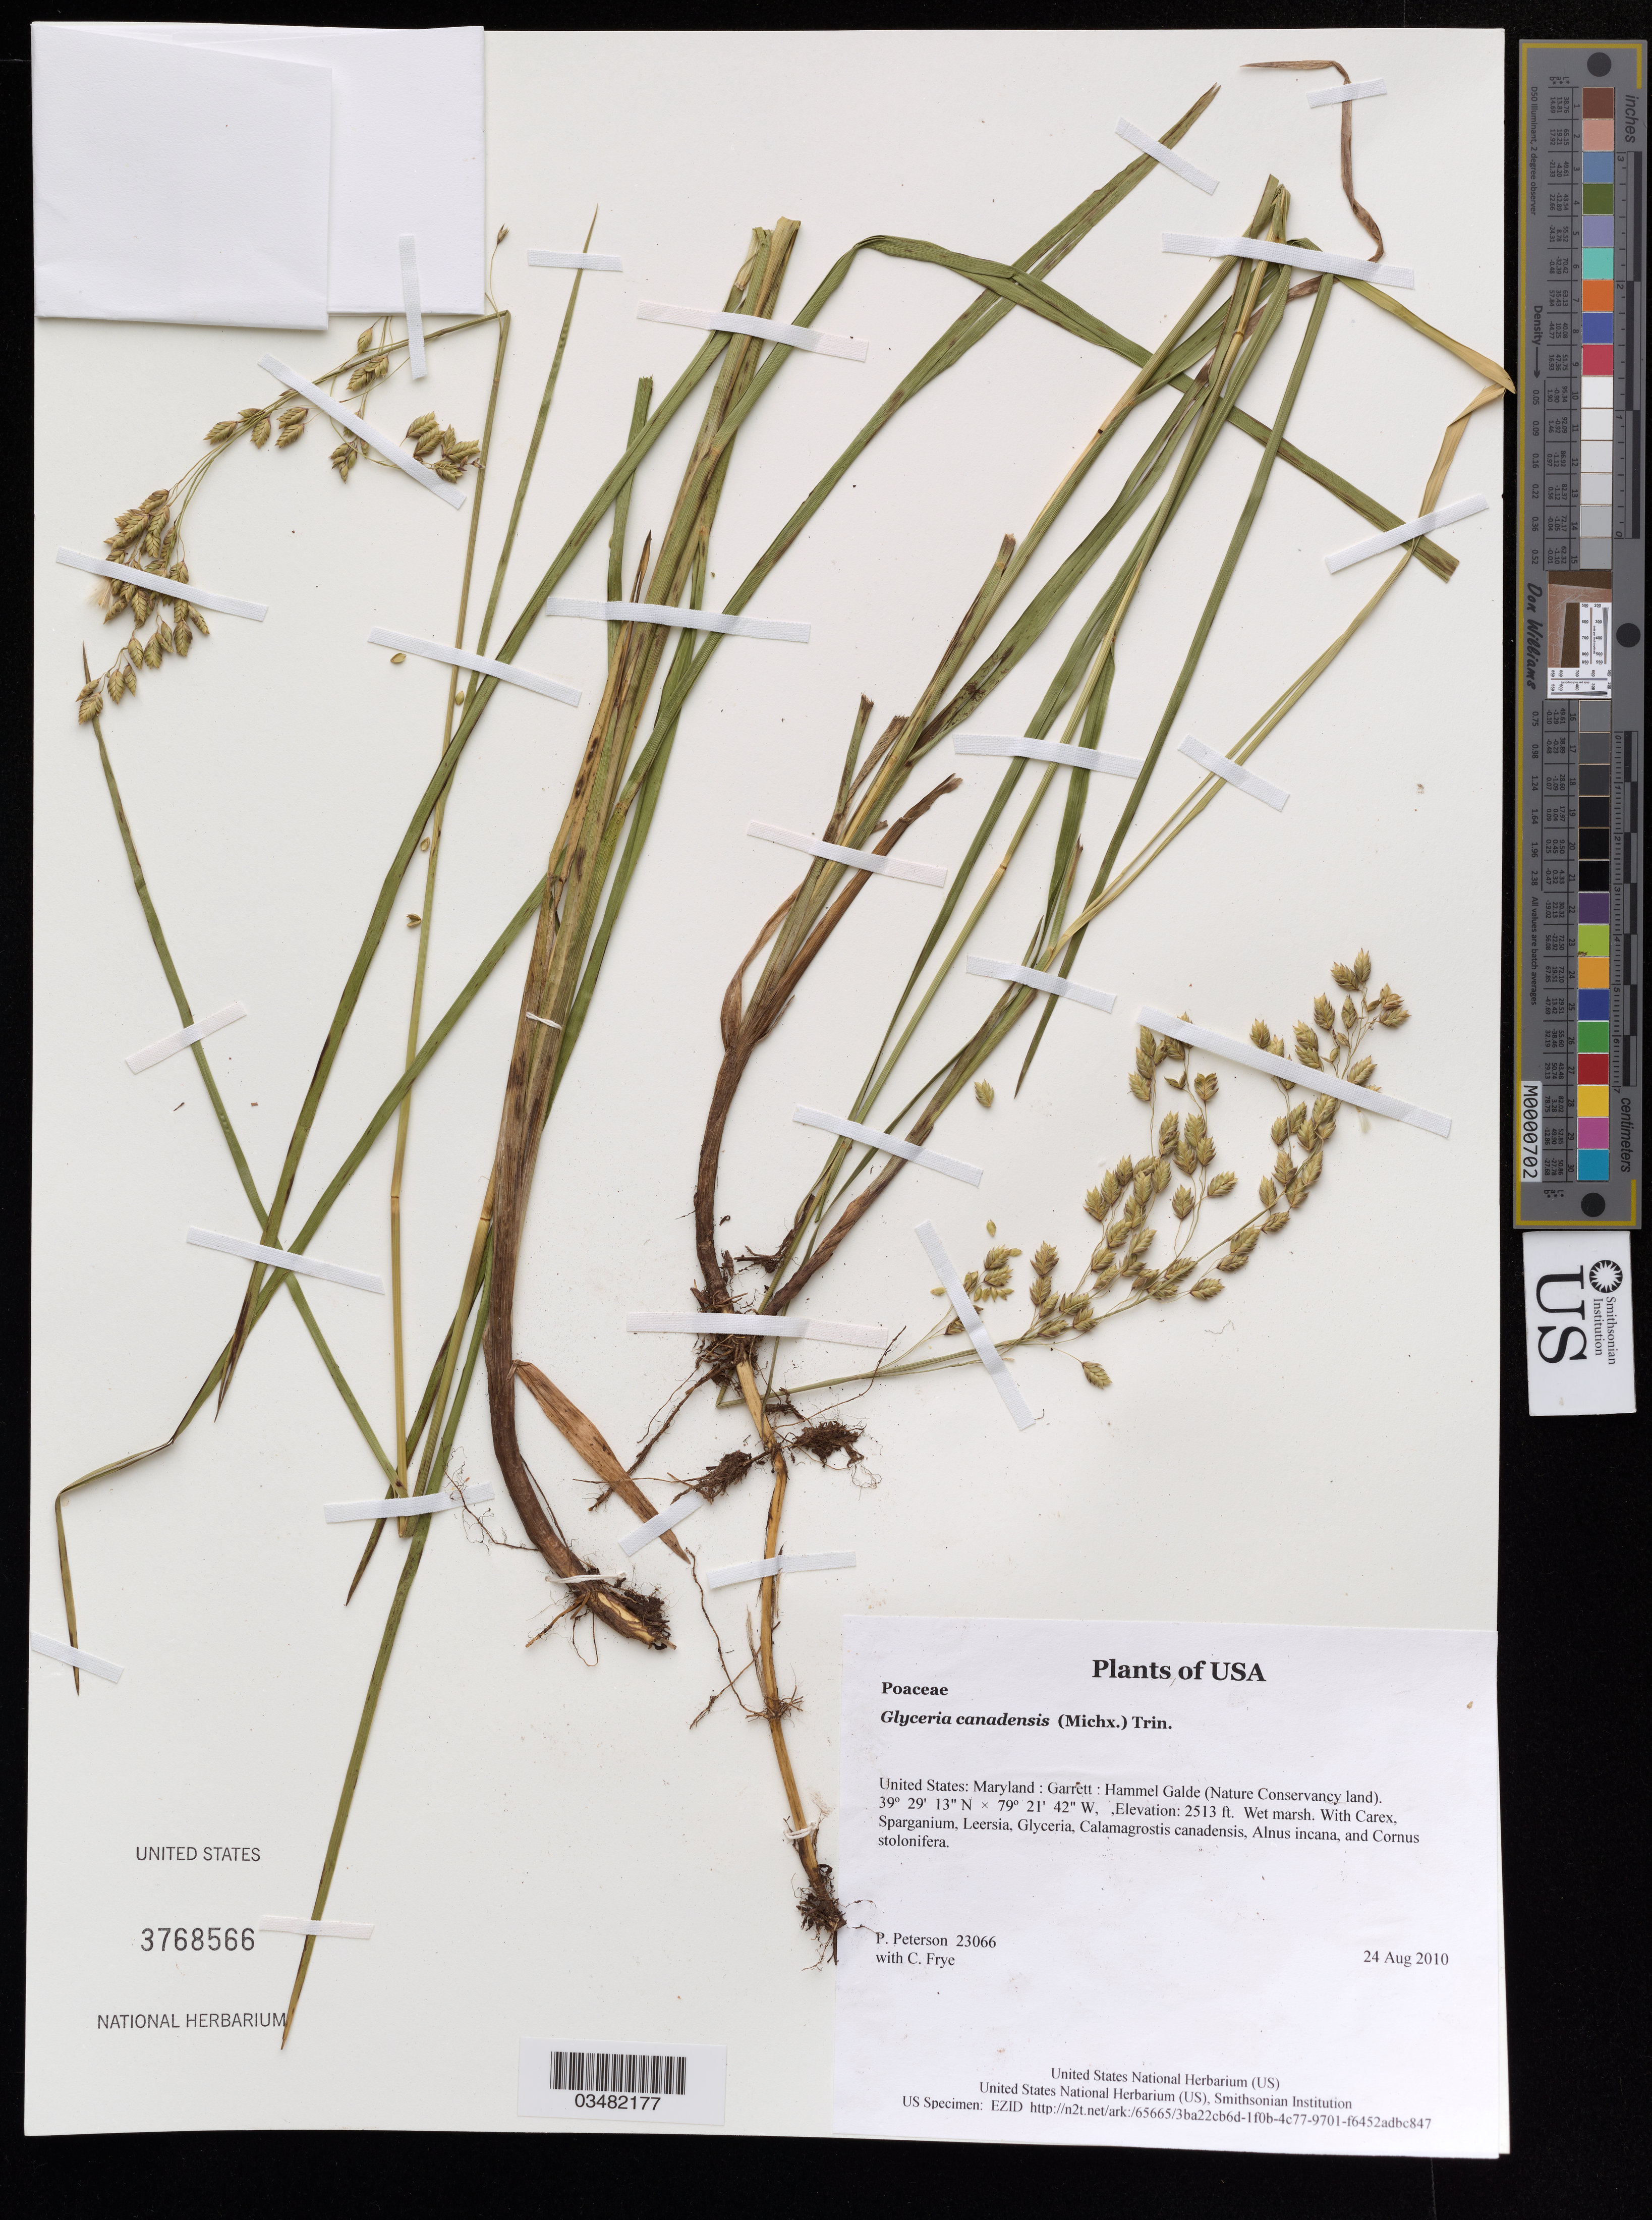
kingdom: Plantae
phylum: Tracheophyta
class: Liliopsida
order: Poales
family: Poaceae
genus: Glyceria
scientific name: Glyceria canadensis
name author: (Michx.) Trin.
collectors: P. M. Peterson & C. Frye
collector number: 23066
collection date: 2010-08-24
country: United States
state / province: Maryland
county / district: Garrett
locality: Hammel Glade (Nature Conservancy land).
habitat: Wet marsh.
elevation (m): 766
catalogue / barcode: US 3768566